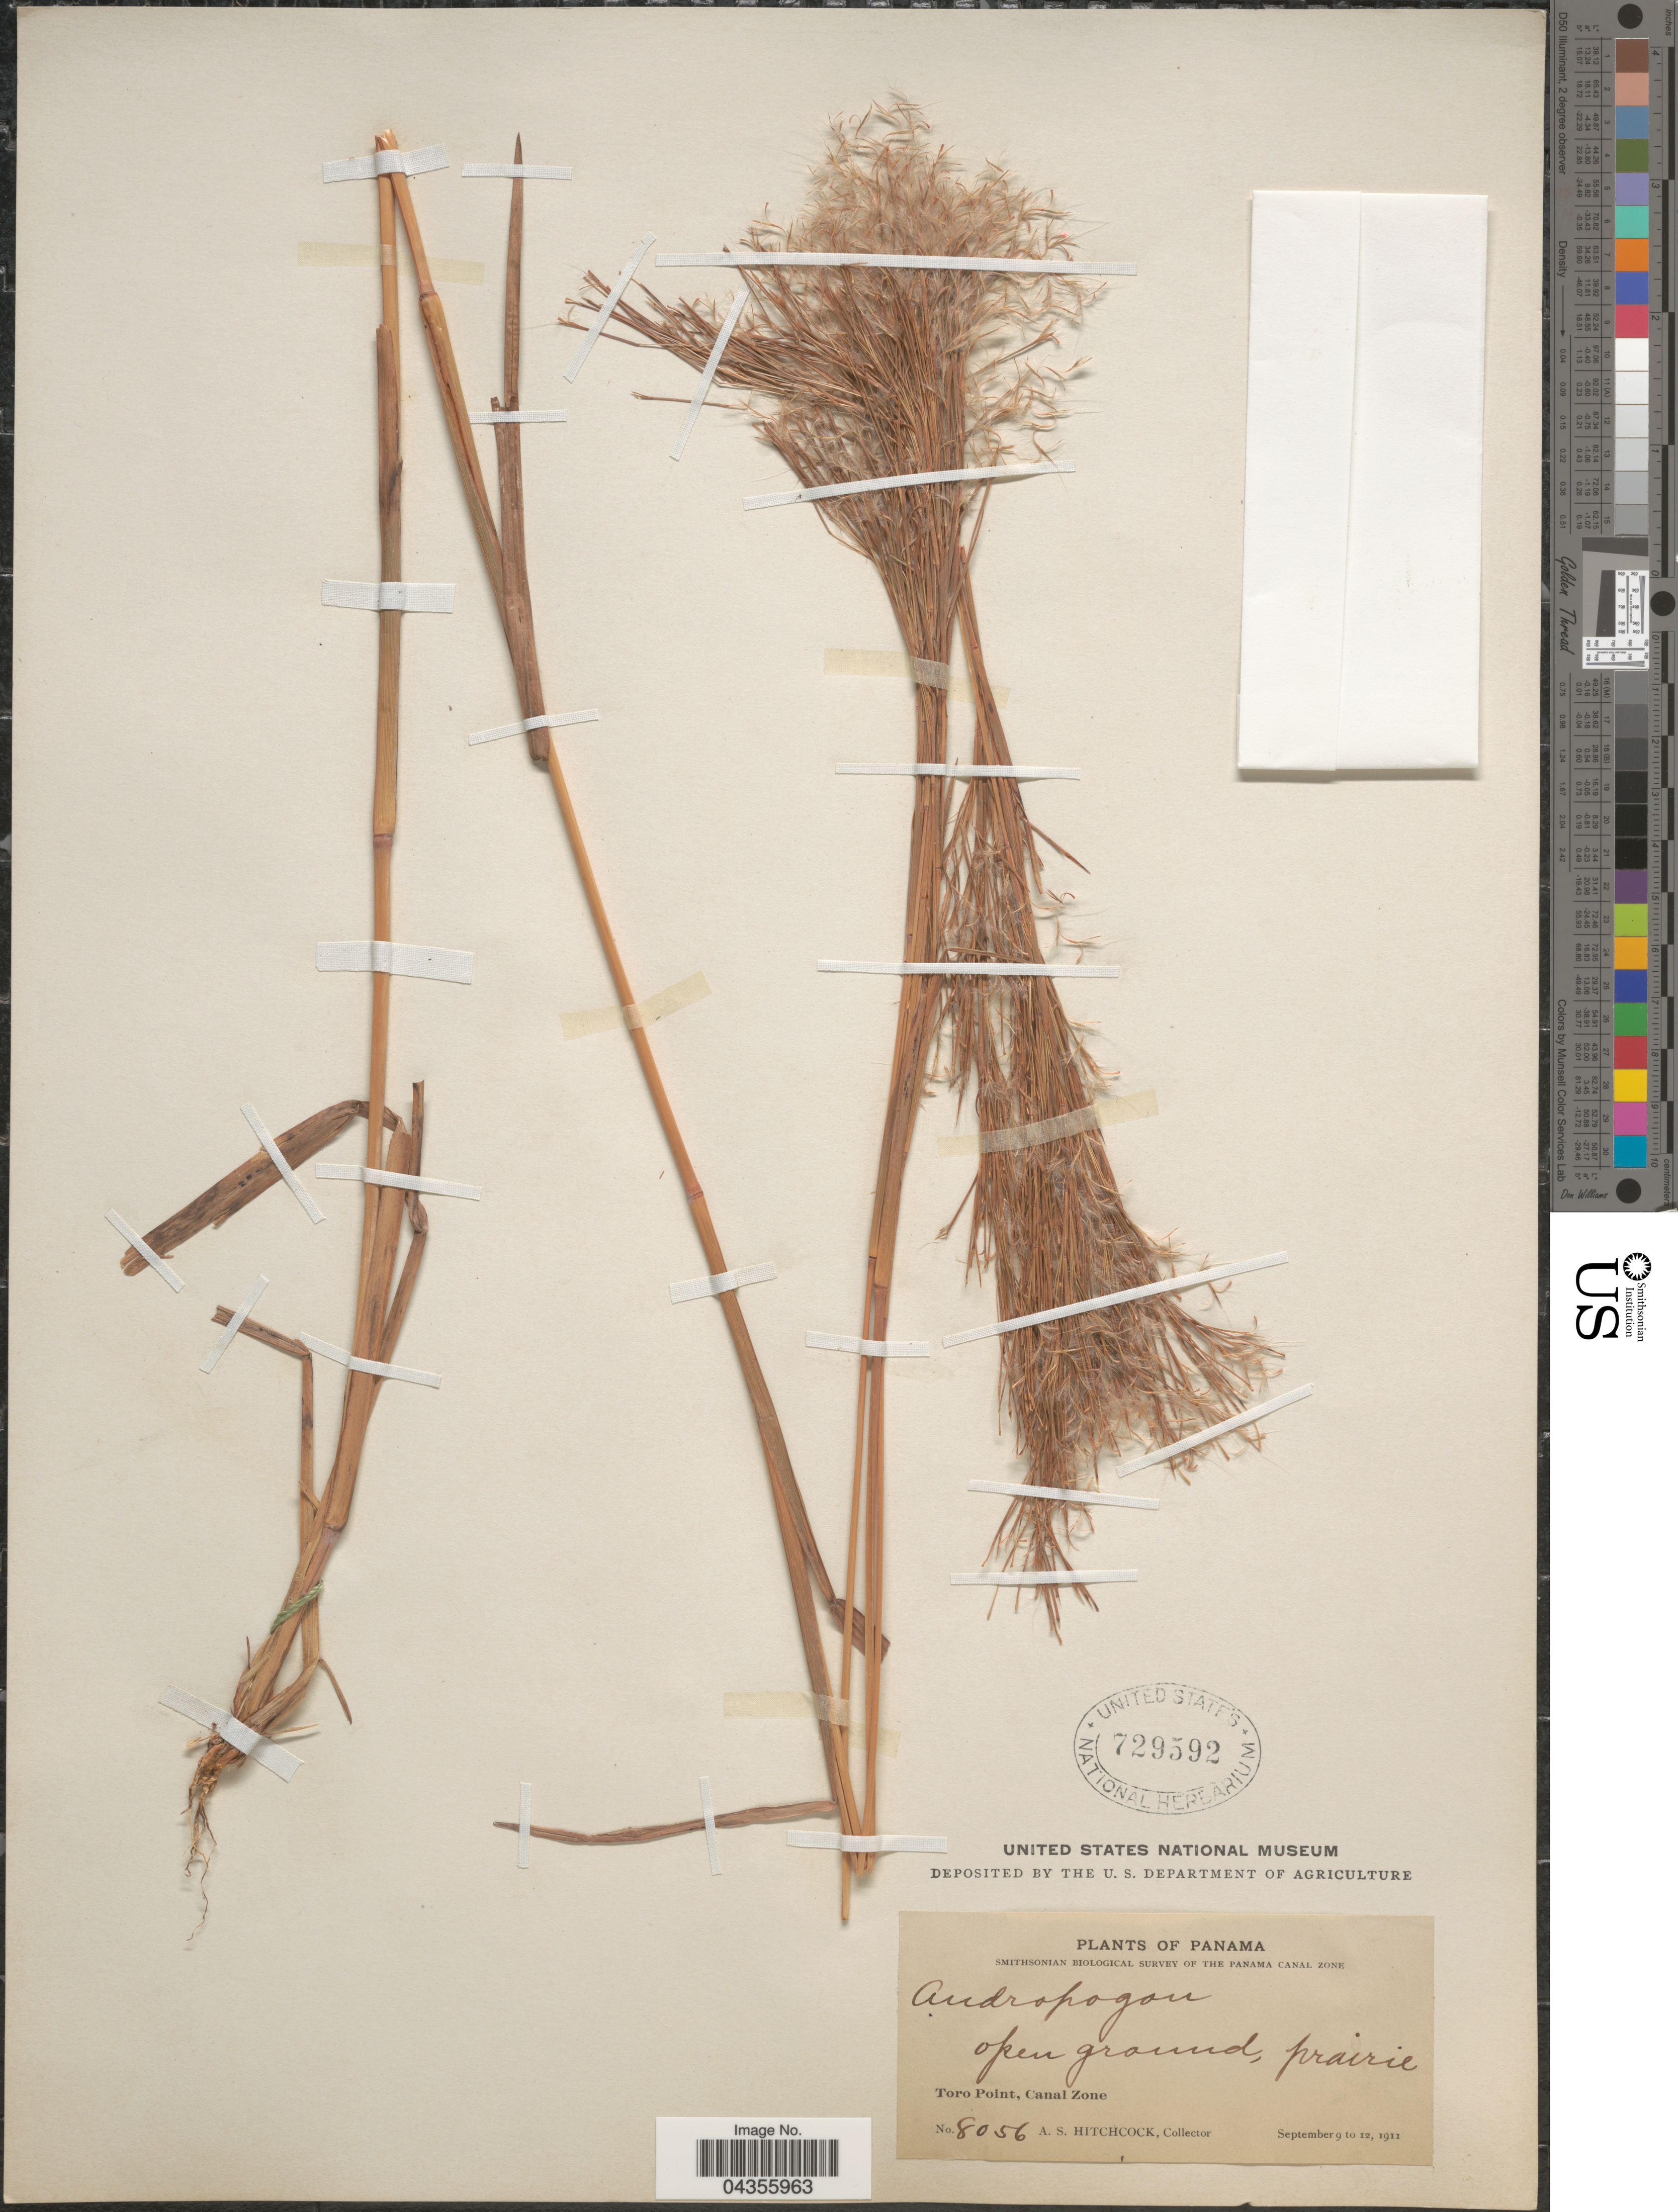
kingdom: Plantae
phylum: Tracheophyta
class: Liliopsida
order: Poales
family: Poaceae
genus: Schizachyrium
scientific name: Schizachyrium sp.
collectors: A. S. Hitchcock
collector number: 8056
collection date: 1911-09-09/1911-09-12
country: Panama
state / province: Colón / Panamá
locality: Smithsonian Biological Survey of the Panama Canal Zone. Toro Point, Canal Zone.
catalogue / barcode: US 729592